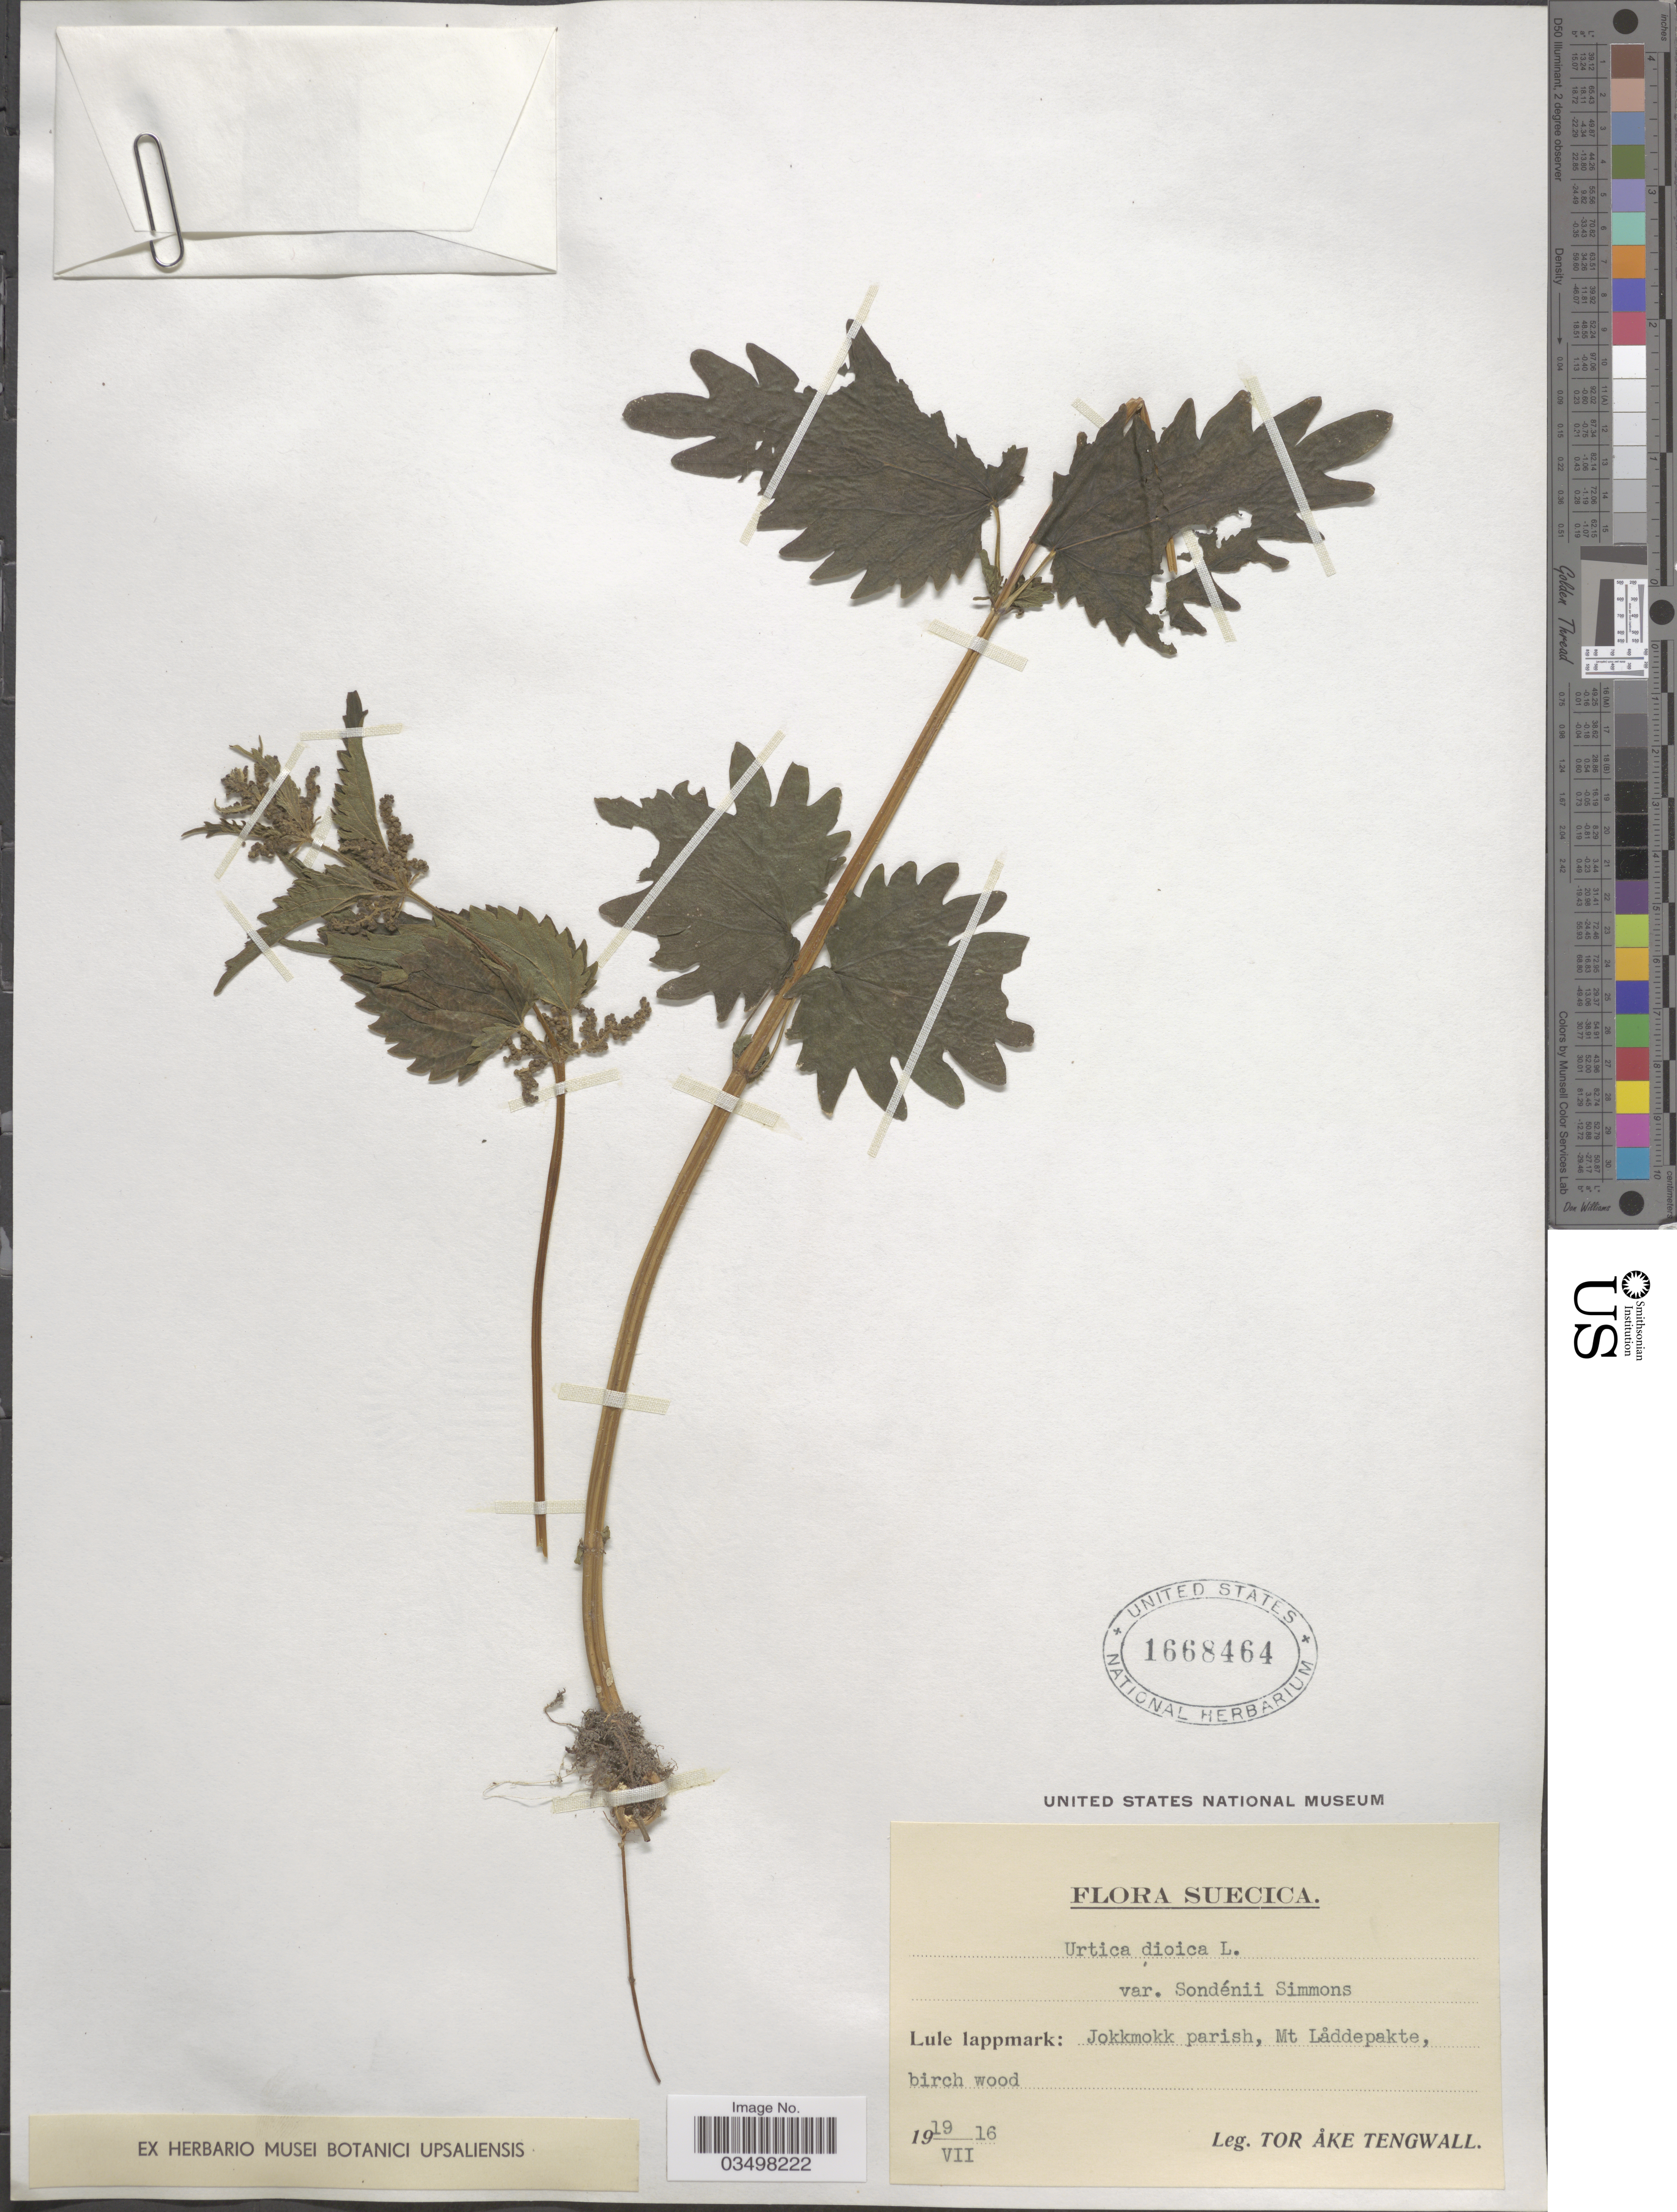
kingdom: Plantae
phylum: Tracheophyta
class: Magnoliopsida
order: Rosales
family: Urticaceae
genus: Urtica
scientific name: Urtica dioica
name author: L.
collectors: T. Tengwall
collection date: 1916-07-19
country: Sweden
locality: Suecica. Lule lappmark: Jokkmokk parish, Mt Låddepakte.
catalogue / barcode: US 1668464